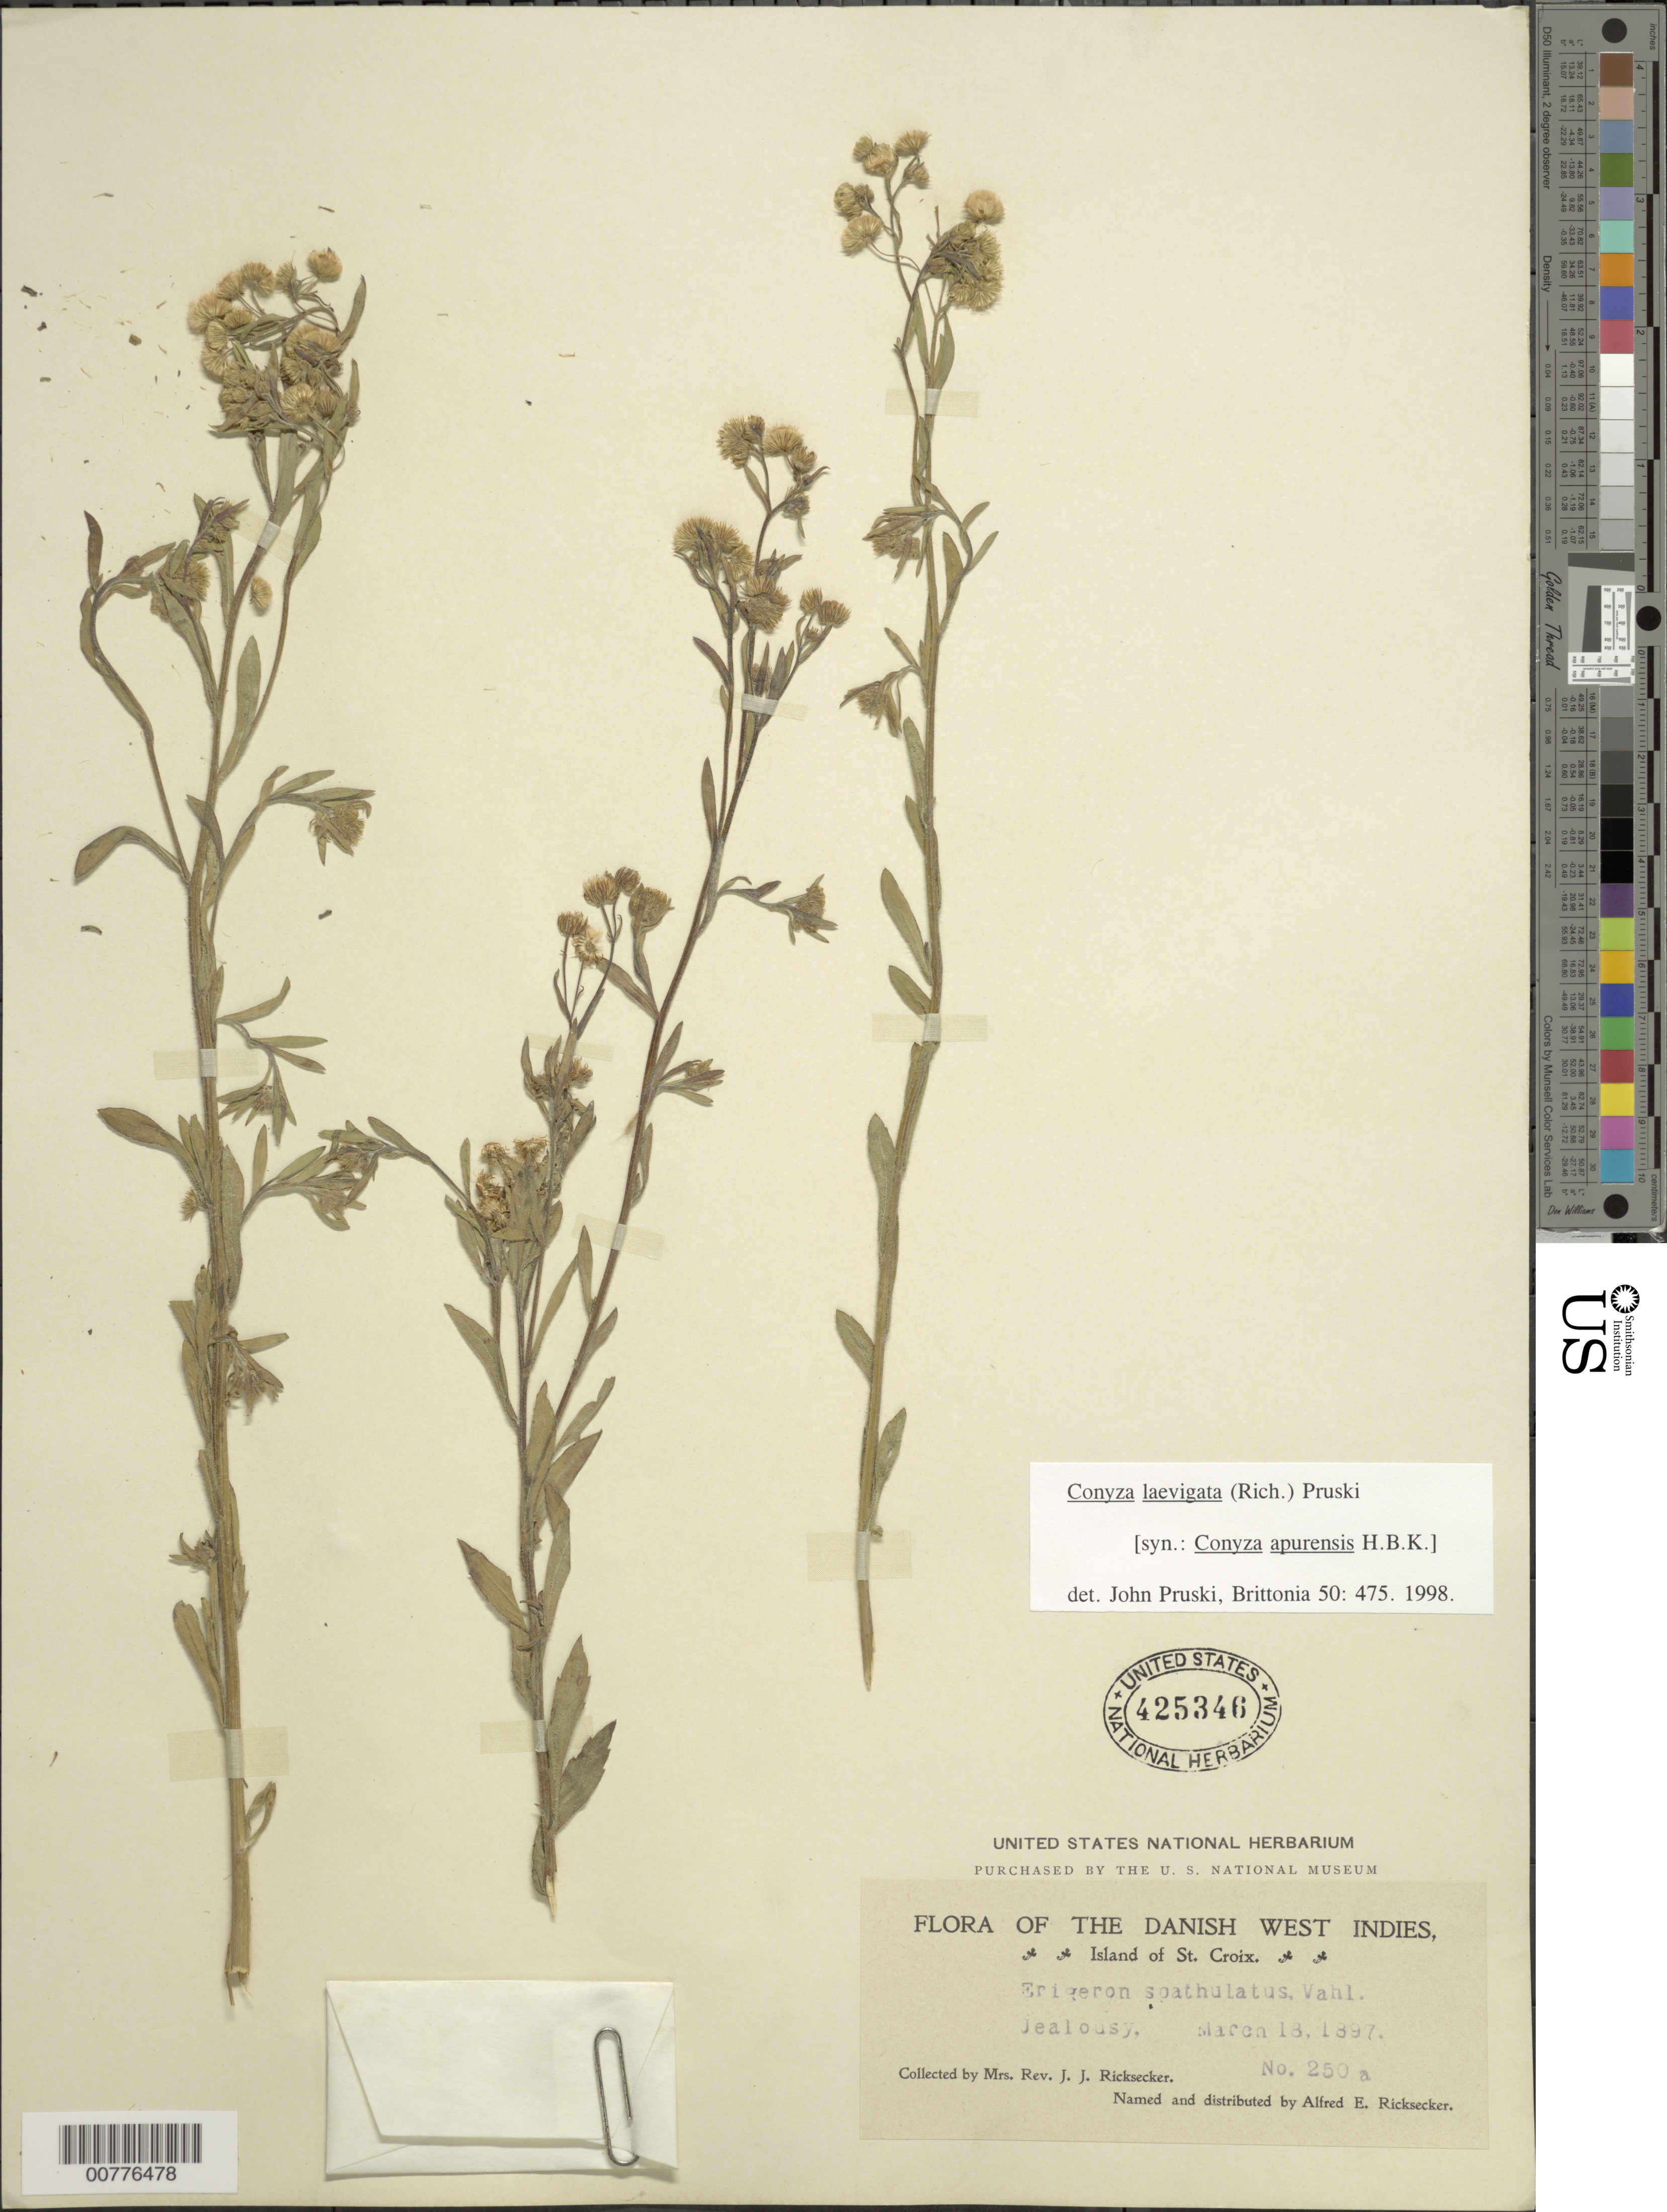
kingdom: Plantae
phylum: Tracheophyta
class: Magnoliopsida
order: Asterales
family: Asteraceae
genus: Conyza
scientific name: Conyza laevigata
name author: (Rich.) Pruski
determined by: Pruski, J. F.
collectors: L. A. Ricksecker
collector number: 250a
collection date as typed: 18 Mar 1897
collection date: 1897-03-18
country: U.S. Virgin Islands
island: St. Croix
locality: Jealousy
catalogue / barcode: US 425346